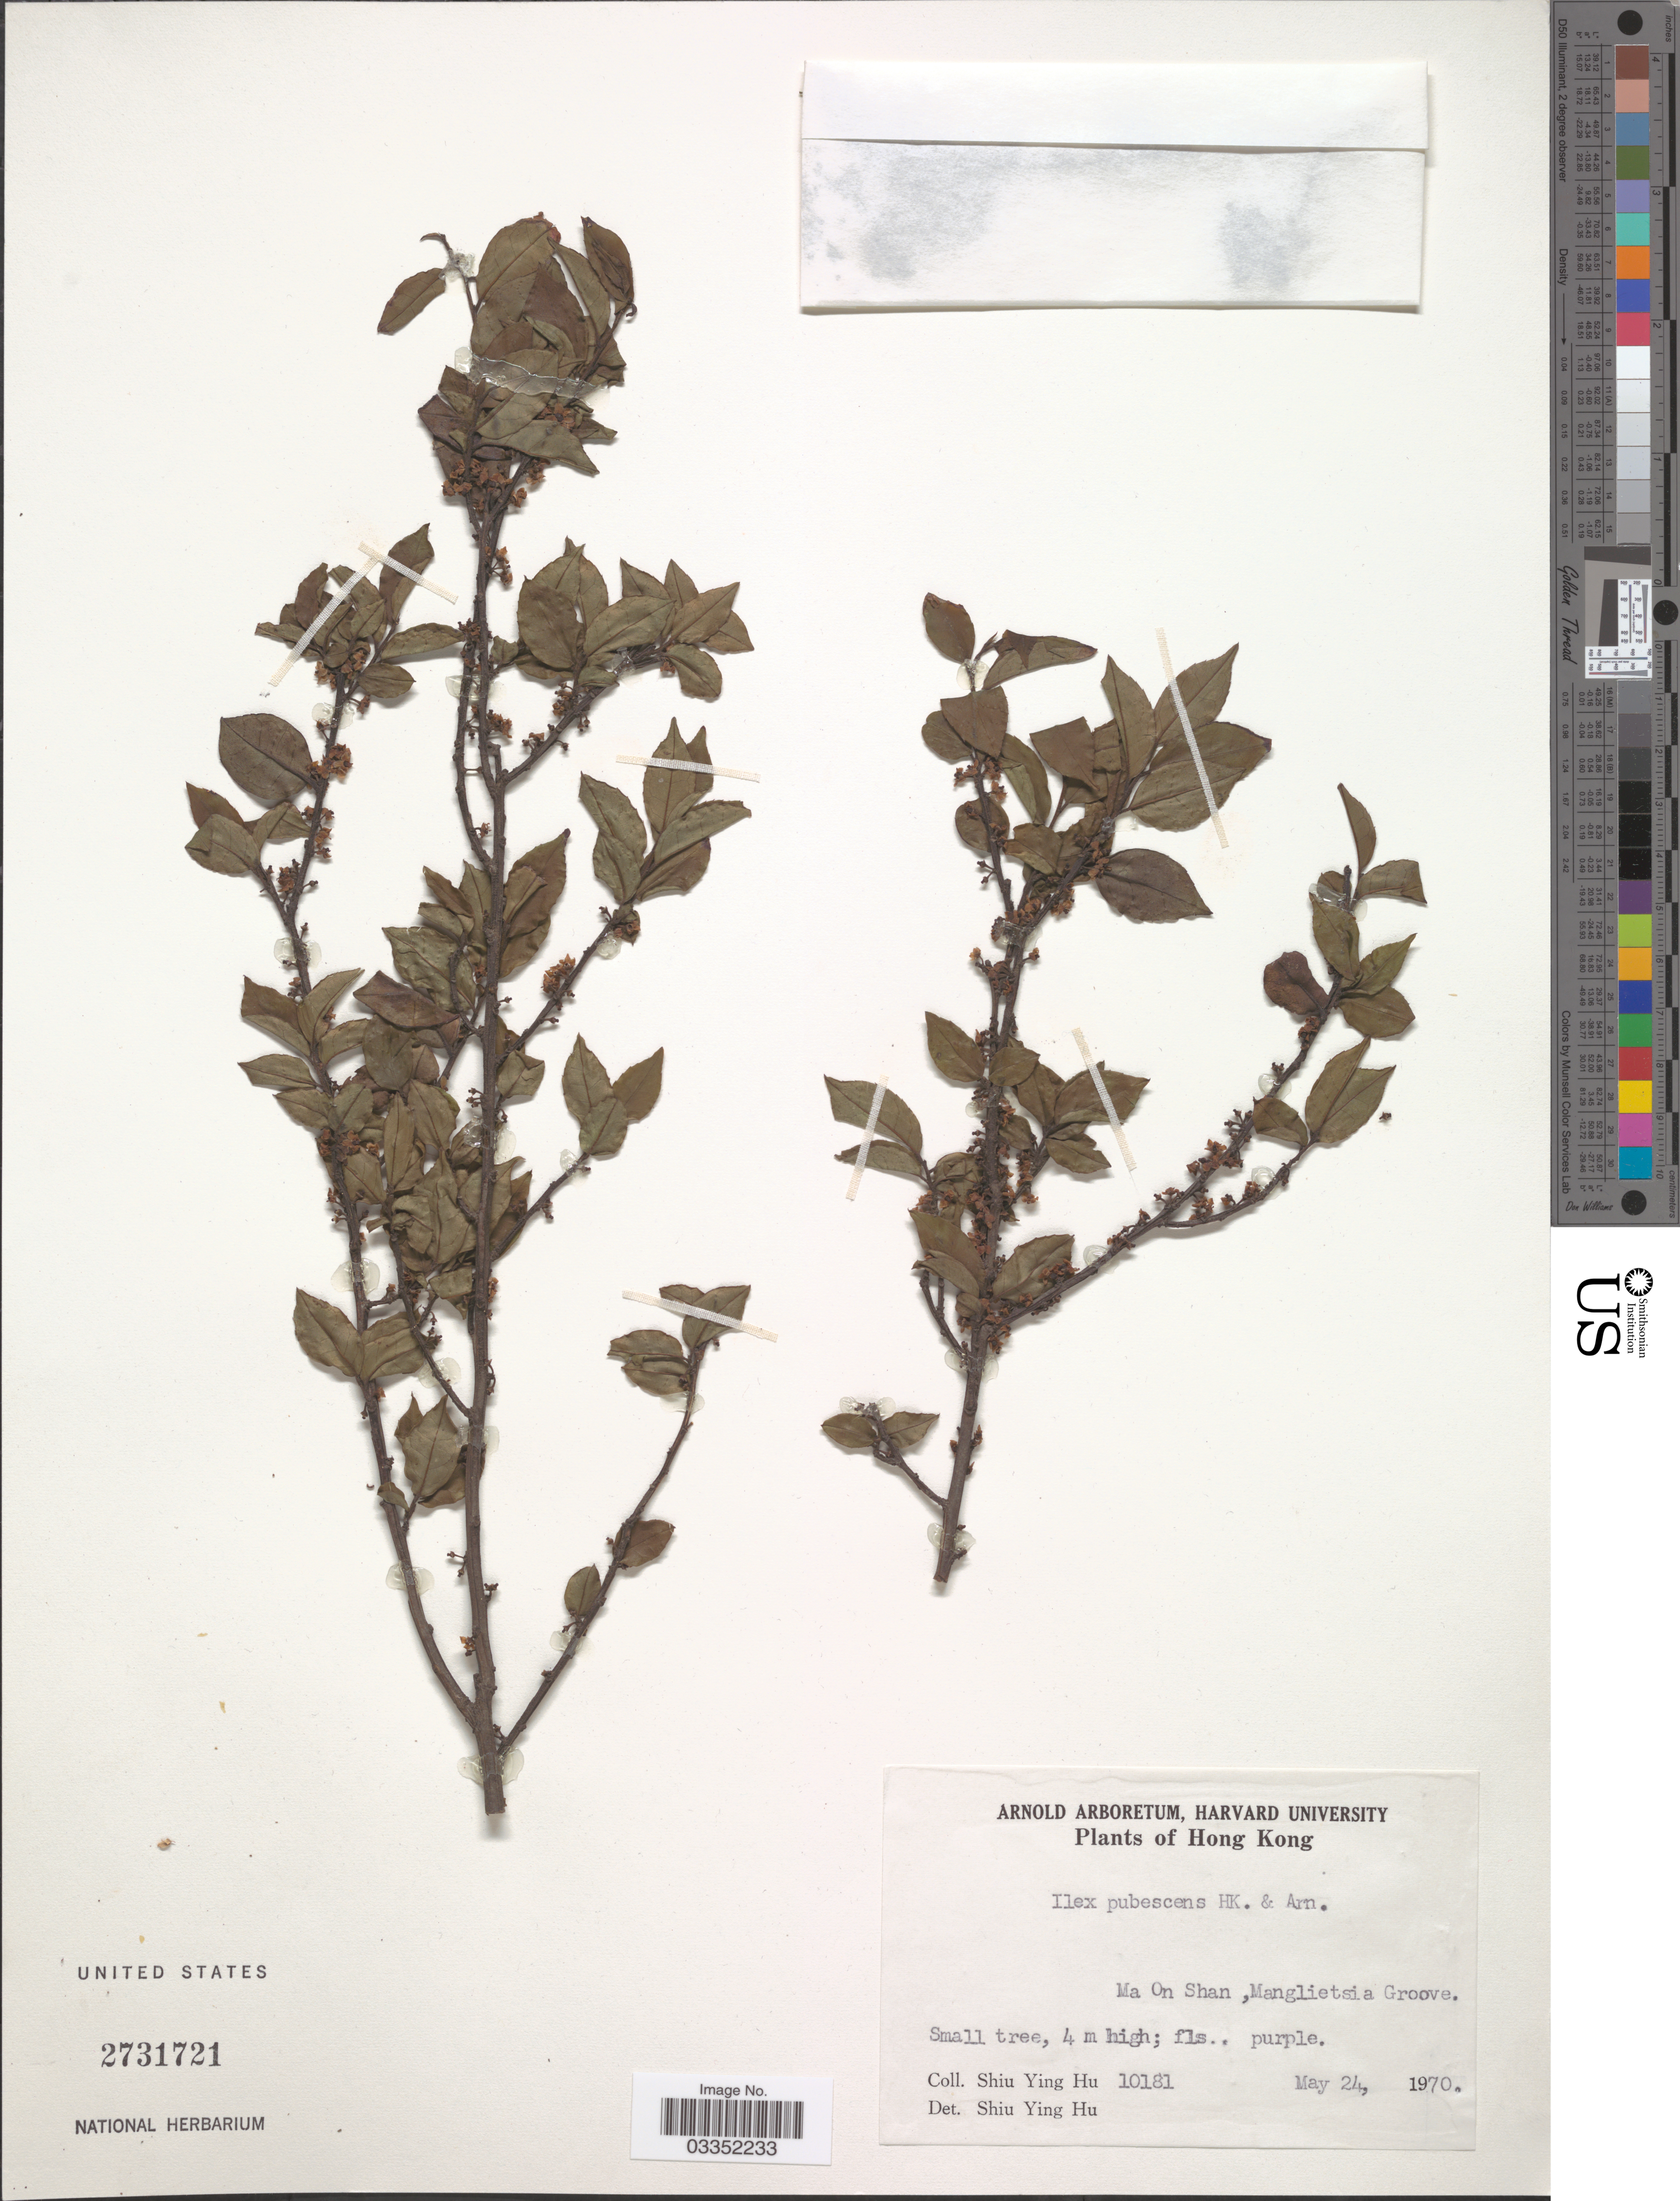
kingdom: Plantae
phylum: Tracheophyta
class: Magnoliopsida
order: Aquifoliales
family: Aquifoliaceae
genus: Ilex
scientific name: Ilex pubescens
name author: Hook. & Arn.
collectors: S. Y. Hu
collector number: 10181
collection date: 1970-05-24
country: China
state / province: Hong Kong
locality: Ma On Shan, Manglietsia Groove.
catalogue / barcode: US 2731721